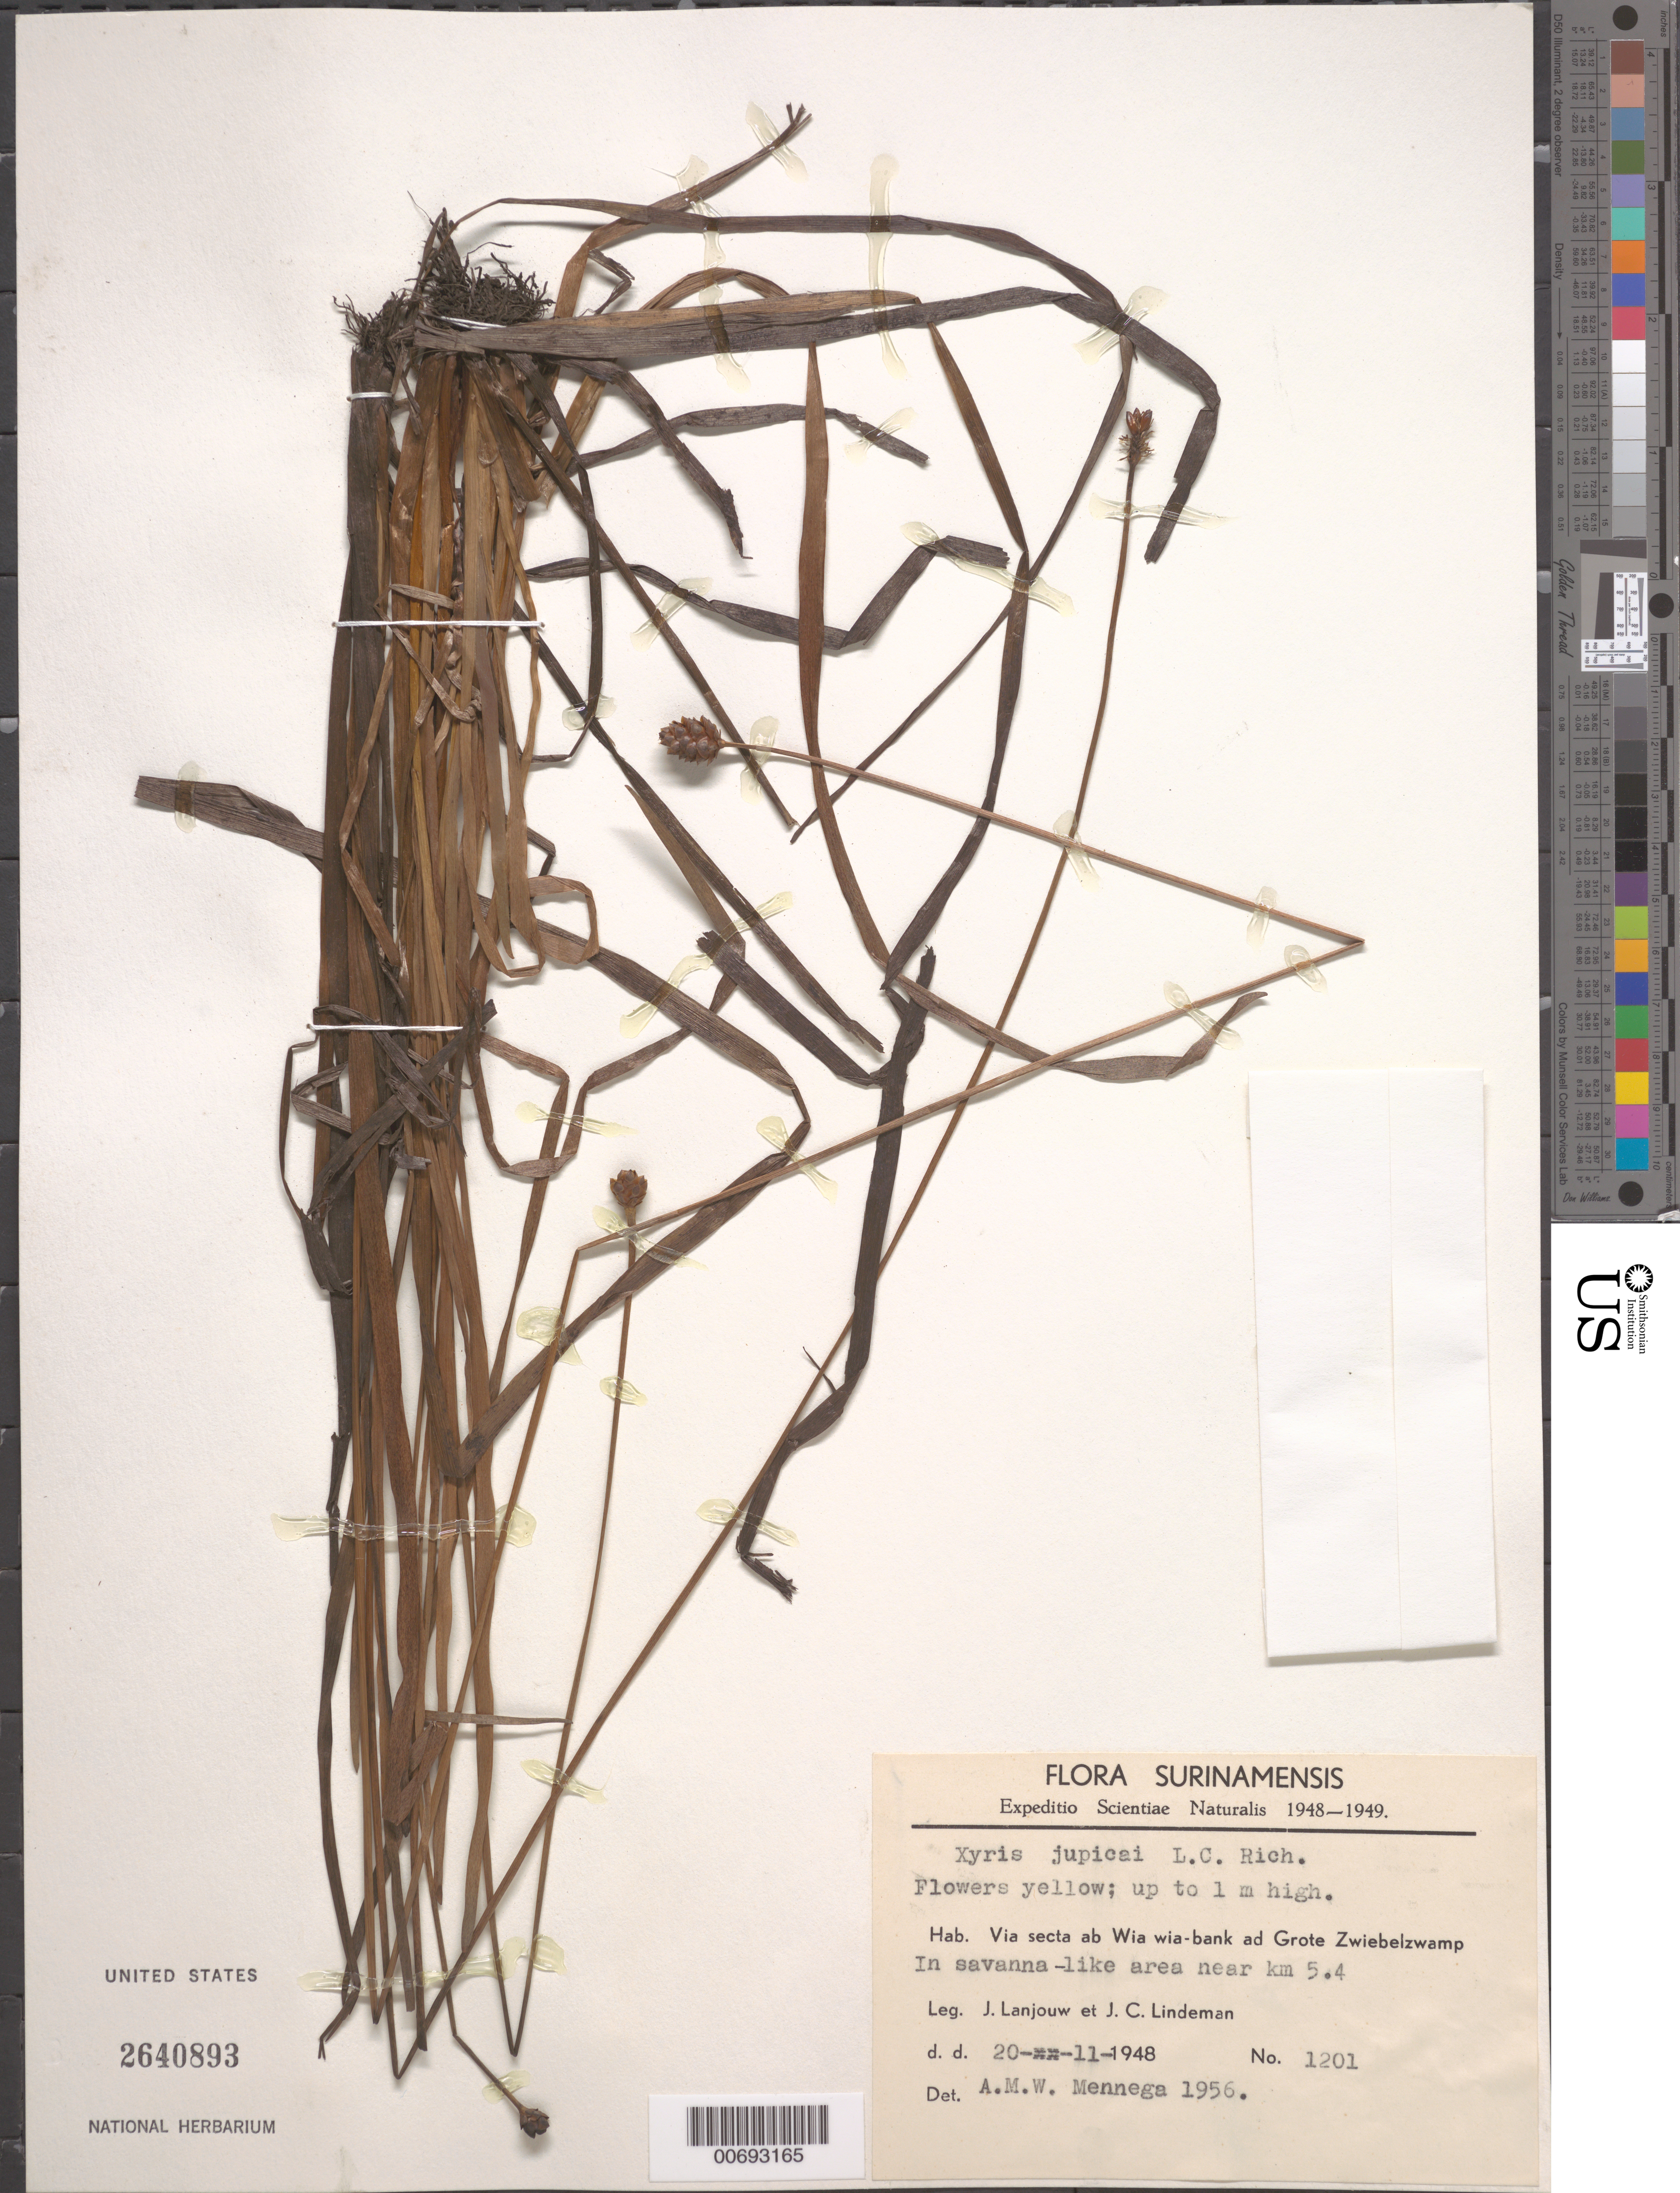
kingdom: Plantae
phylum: Tracheophyta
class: Liliopsida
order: Poales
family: Xyridaceae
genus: Xyris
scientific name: Xyris jupicai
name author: Rich.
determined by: Mennega, A. M. W.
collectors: J. Lanjouw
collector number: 48 1201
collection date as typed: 20-Nov-48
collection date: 1948-11-20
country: Suriname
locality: Wia Wia Bank ad Grote Zwiebelzwamp; near km 5.4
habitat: Savanna-like area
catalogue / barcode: US 2640893